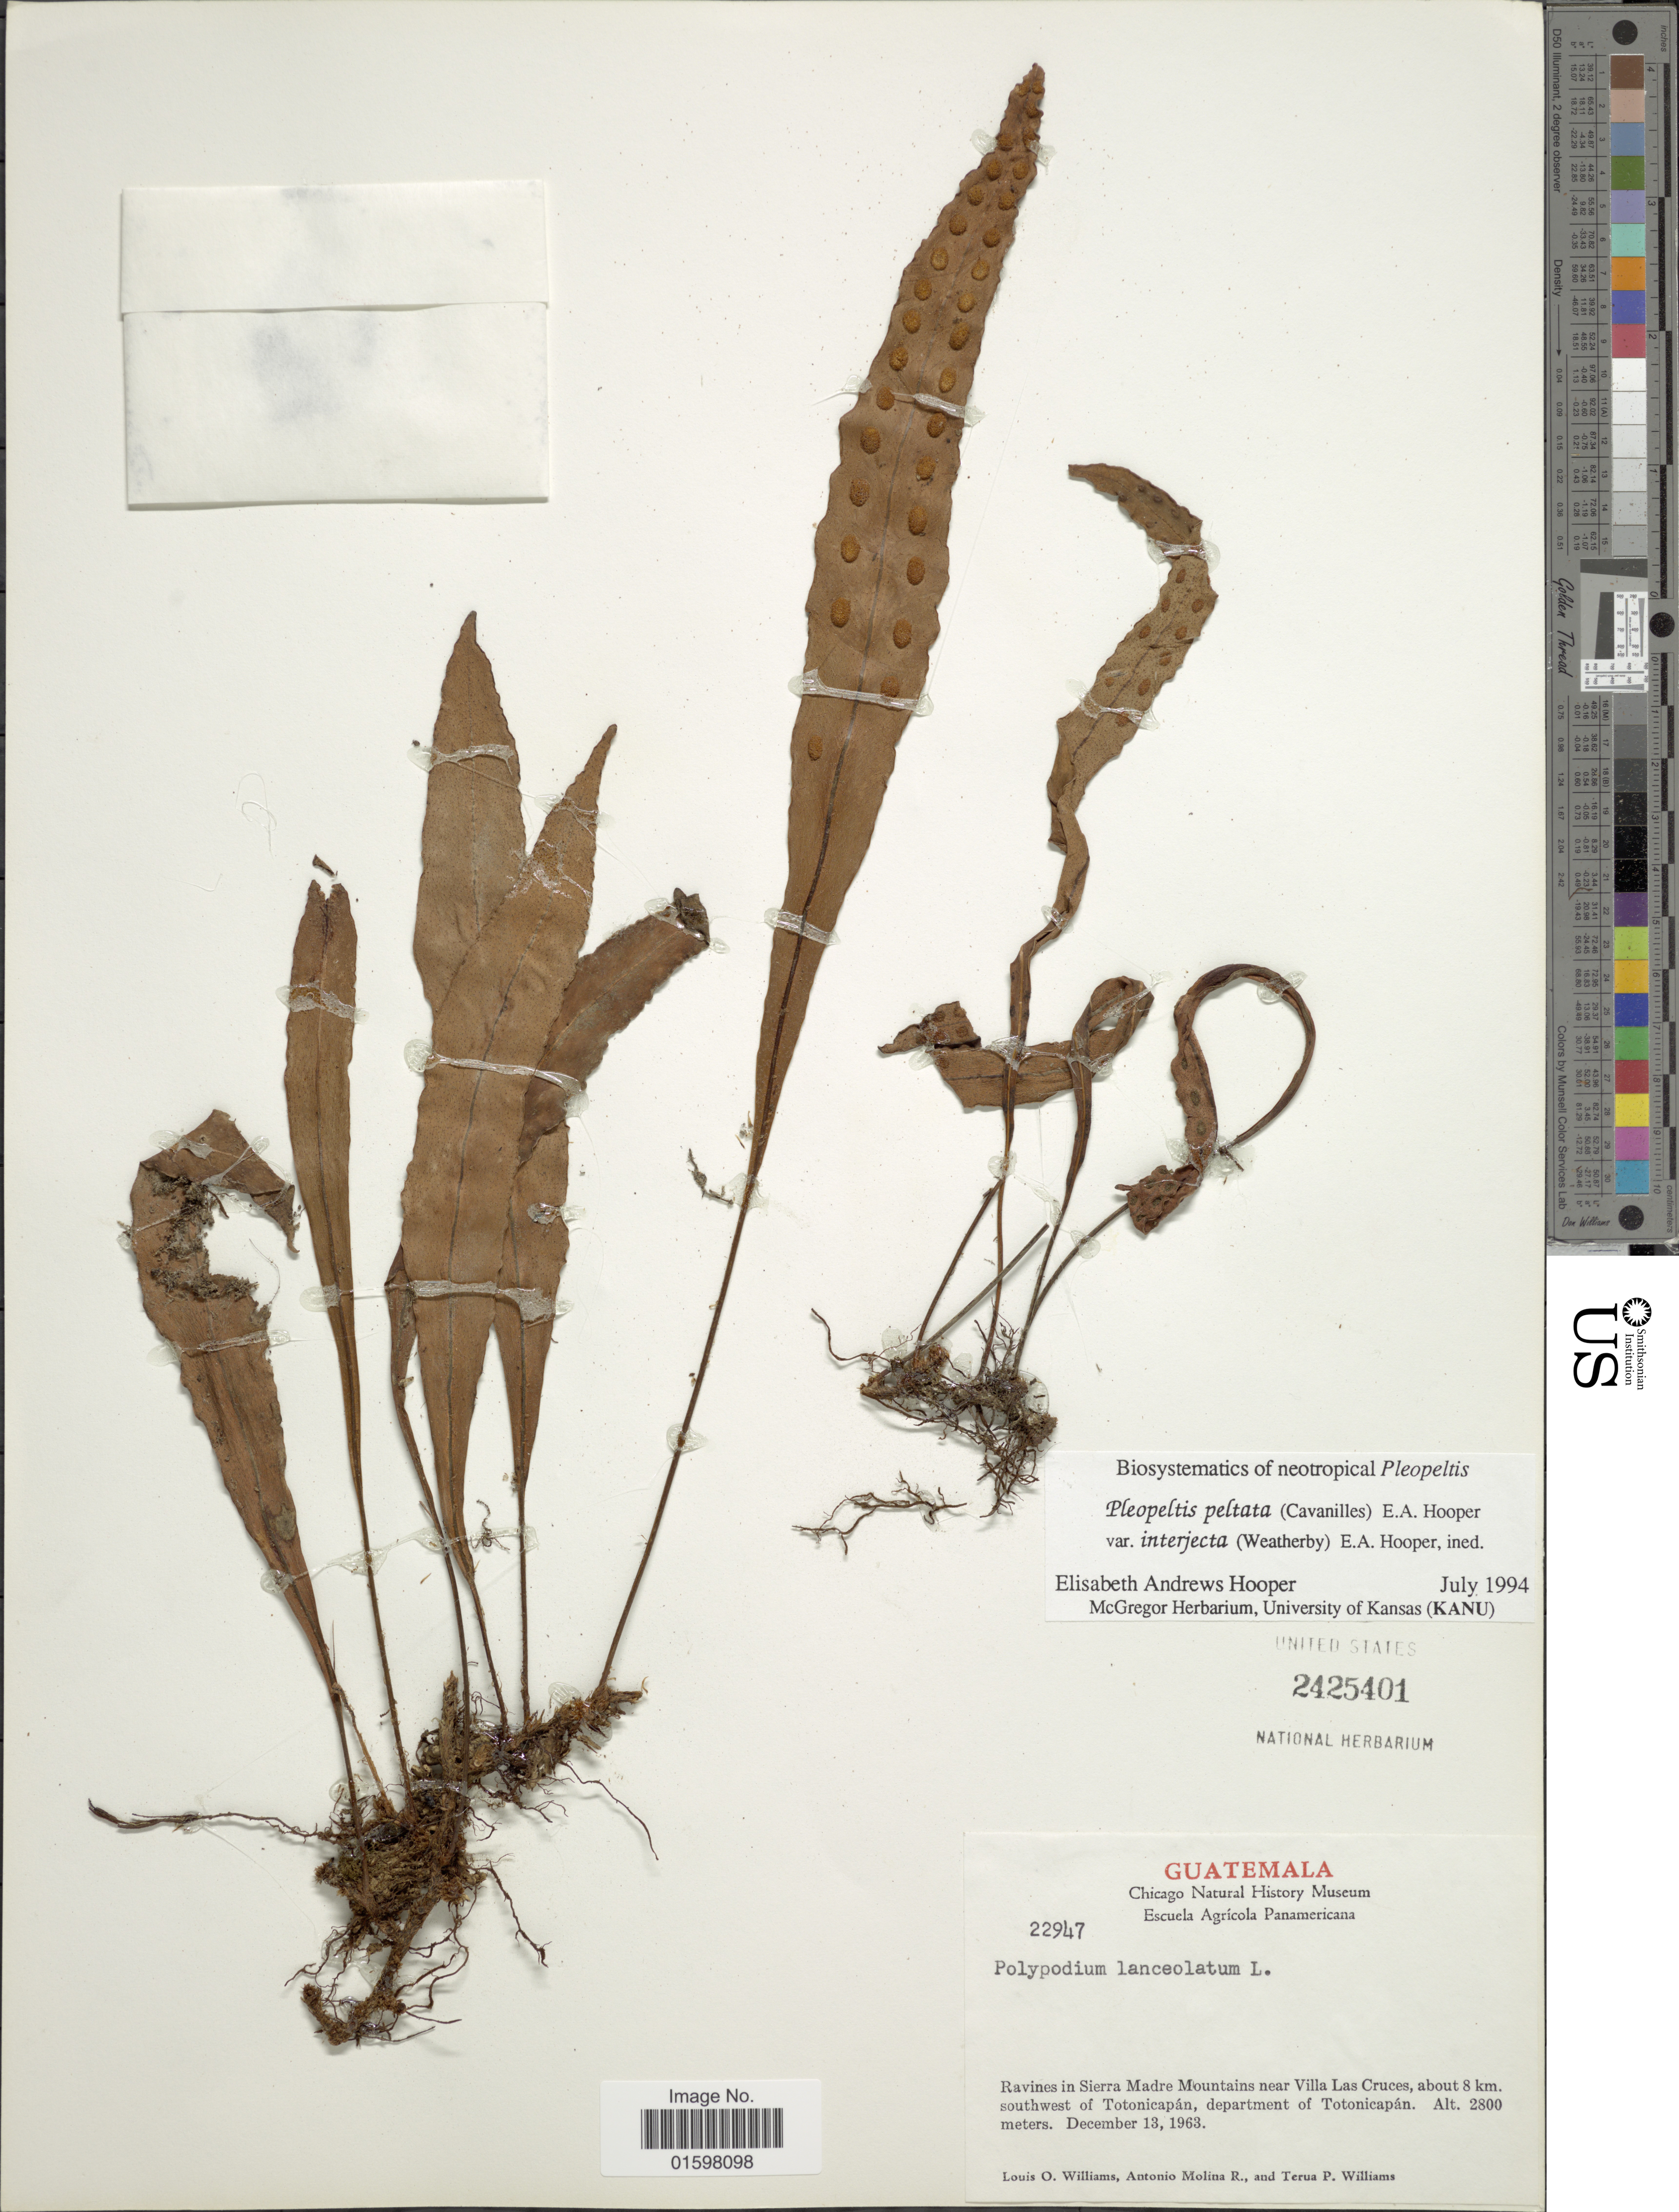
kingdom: Plantae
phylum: Tracheophyta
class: Polypodiopsida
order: Polypodiales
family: Polypodiaceae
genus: Pleopeltis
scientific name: Pleopeltis peltata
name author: Scort.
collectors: L. O. Williams, A. Molina & A. T. Williams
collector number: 22947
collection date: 1963-12-13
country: Guatemala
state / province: Totonicapan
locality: Ravines in Sierra Madre Mountains near Villa Las Cruces, about 8 km. southwest of Totonicapan, department of Totonicapan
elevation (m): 2800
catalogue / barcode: US 2425401